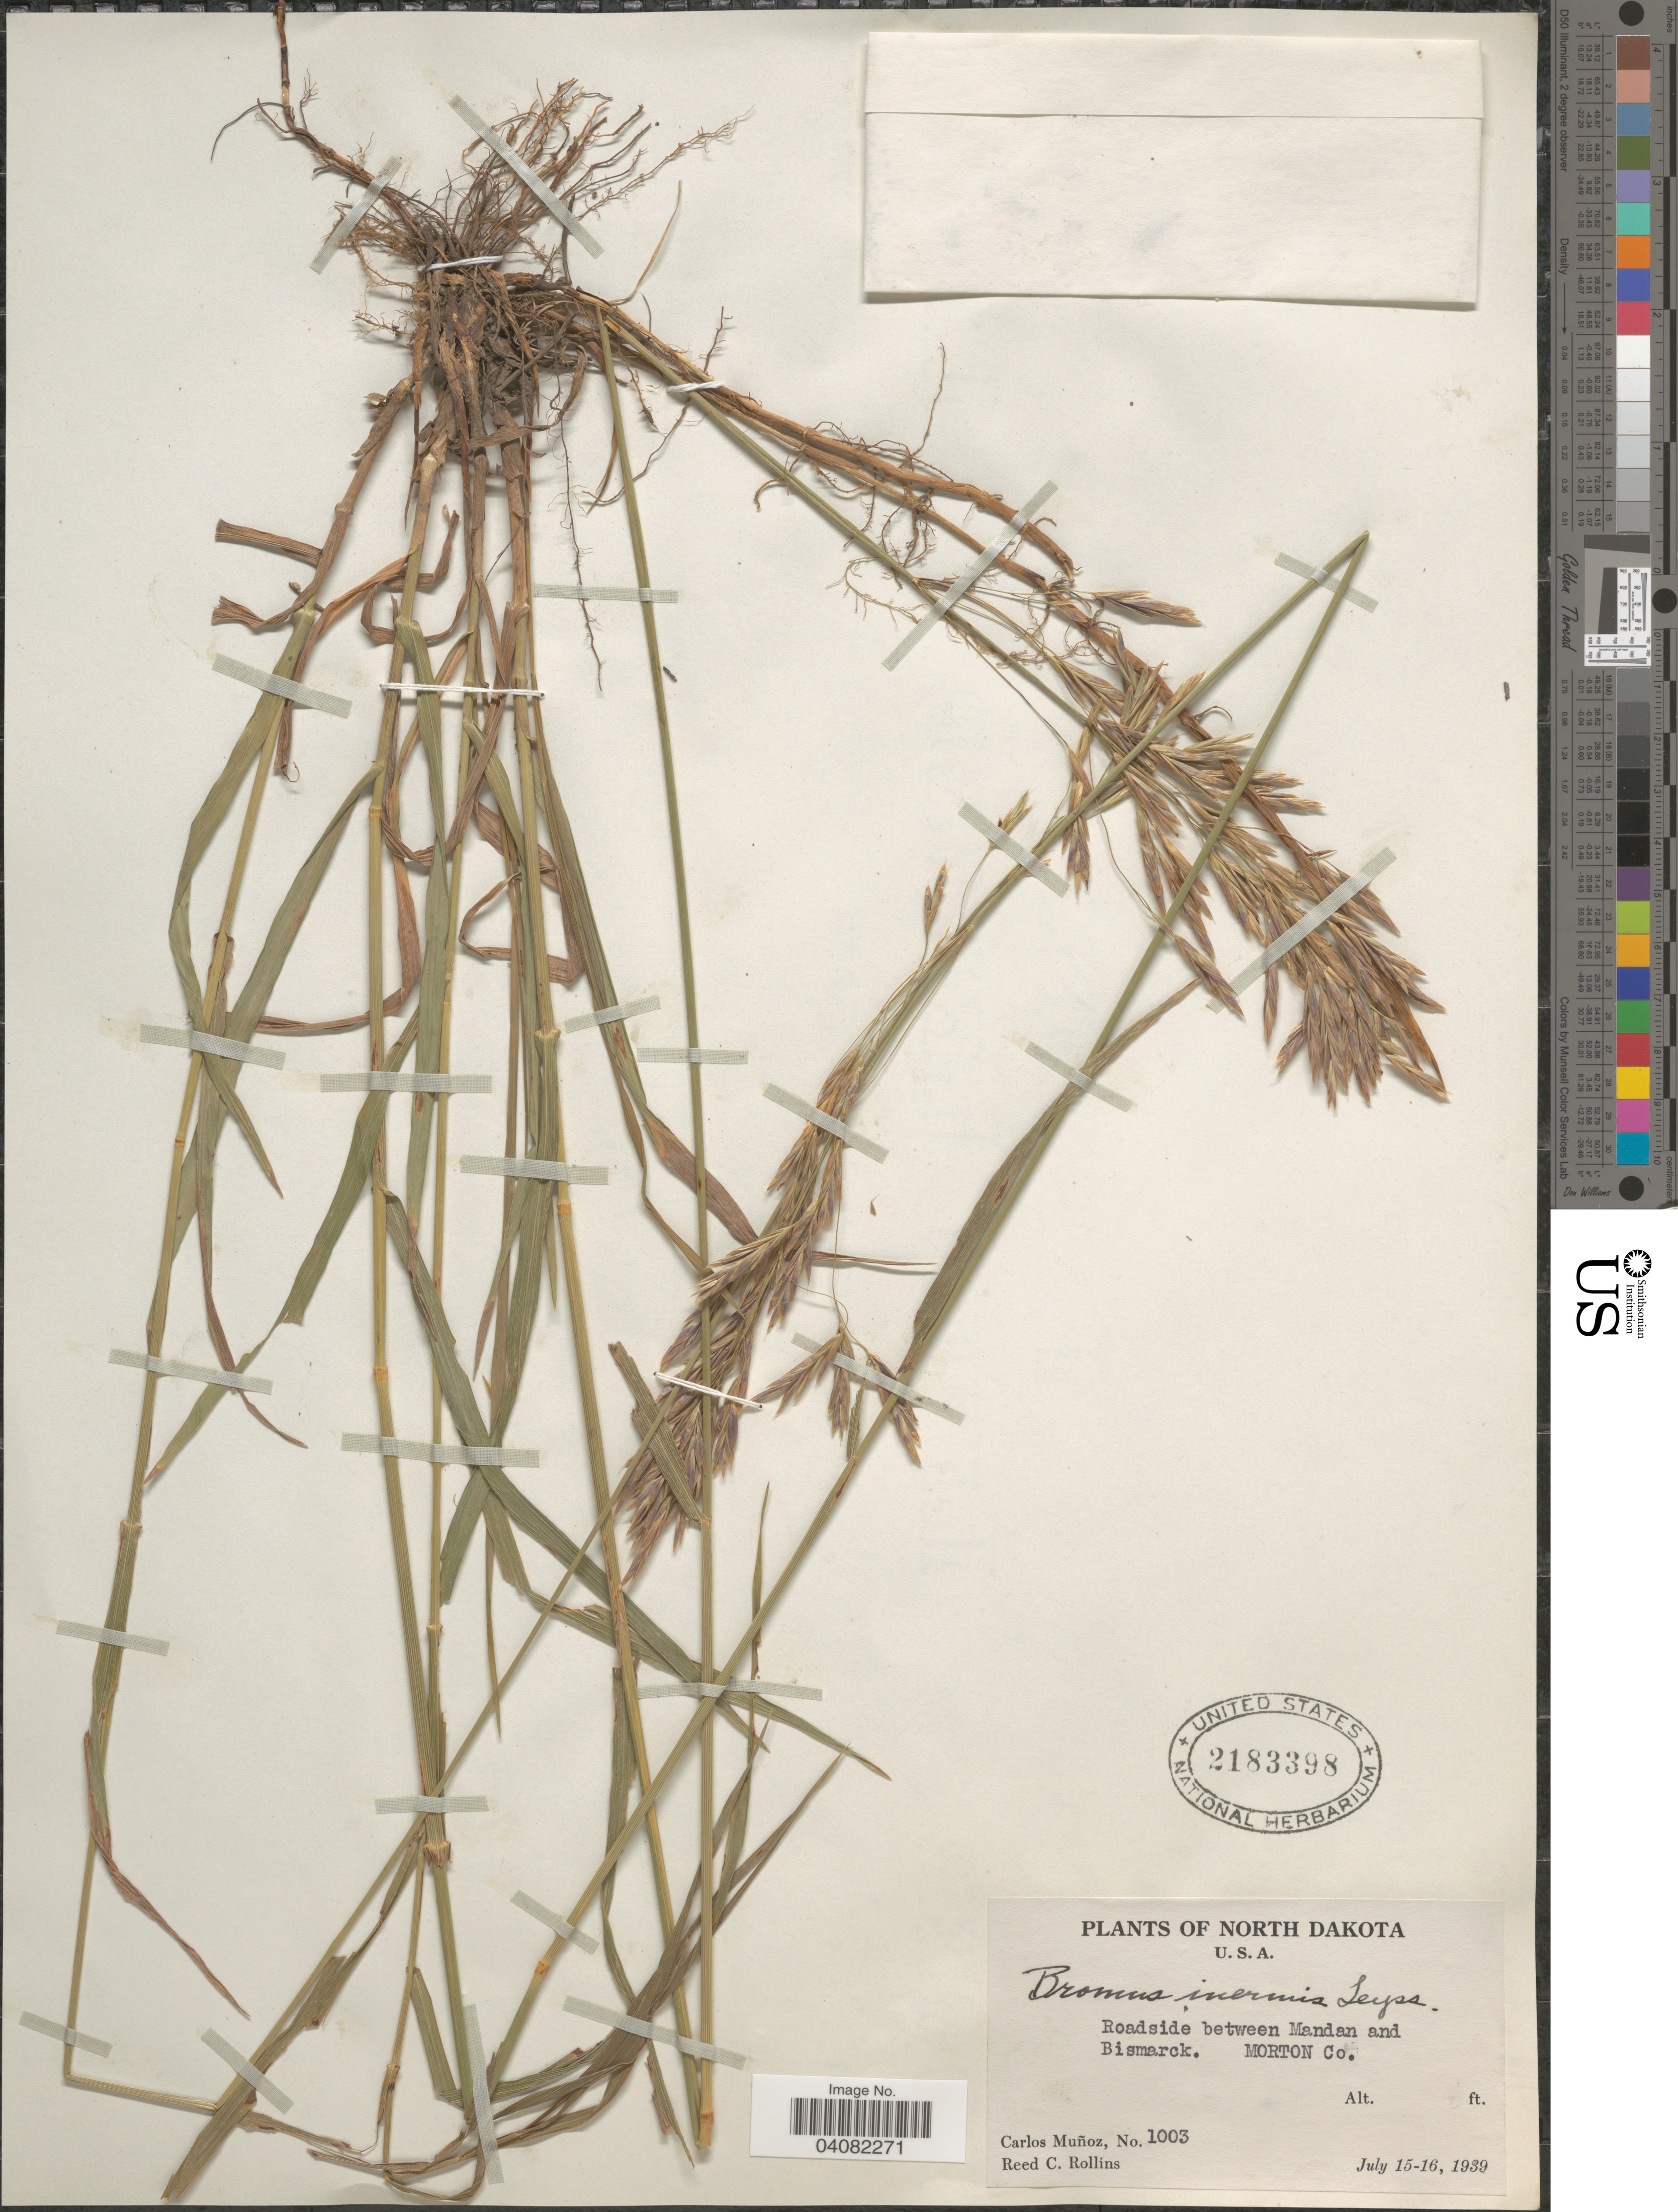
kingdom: Plantae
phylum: Tracheophyta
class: Liliopsida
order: Poales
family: Poaceae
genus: Bromus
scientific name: Bromus inermis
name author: Leyss.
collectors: C. Muñoz & R. C. Rollins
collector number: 1003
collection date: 1939-07-15/1939-07-16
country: United States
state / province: North Dakota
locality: Roadside between Mandan and Bismarck. Morton Co.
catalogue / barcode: US 2183398